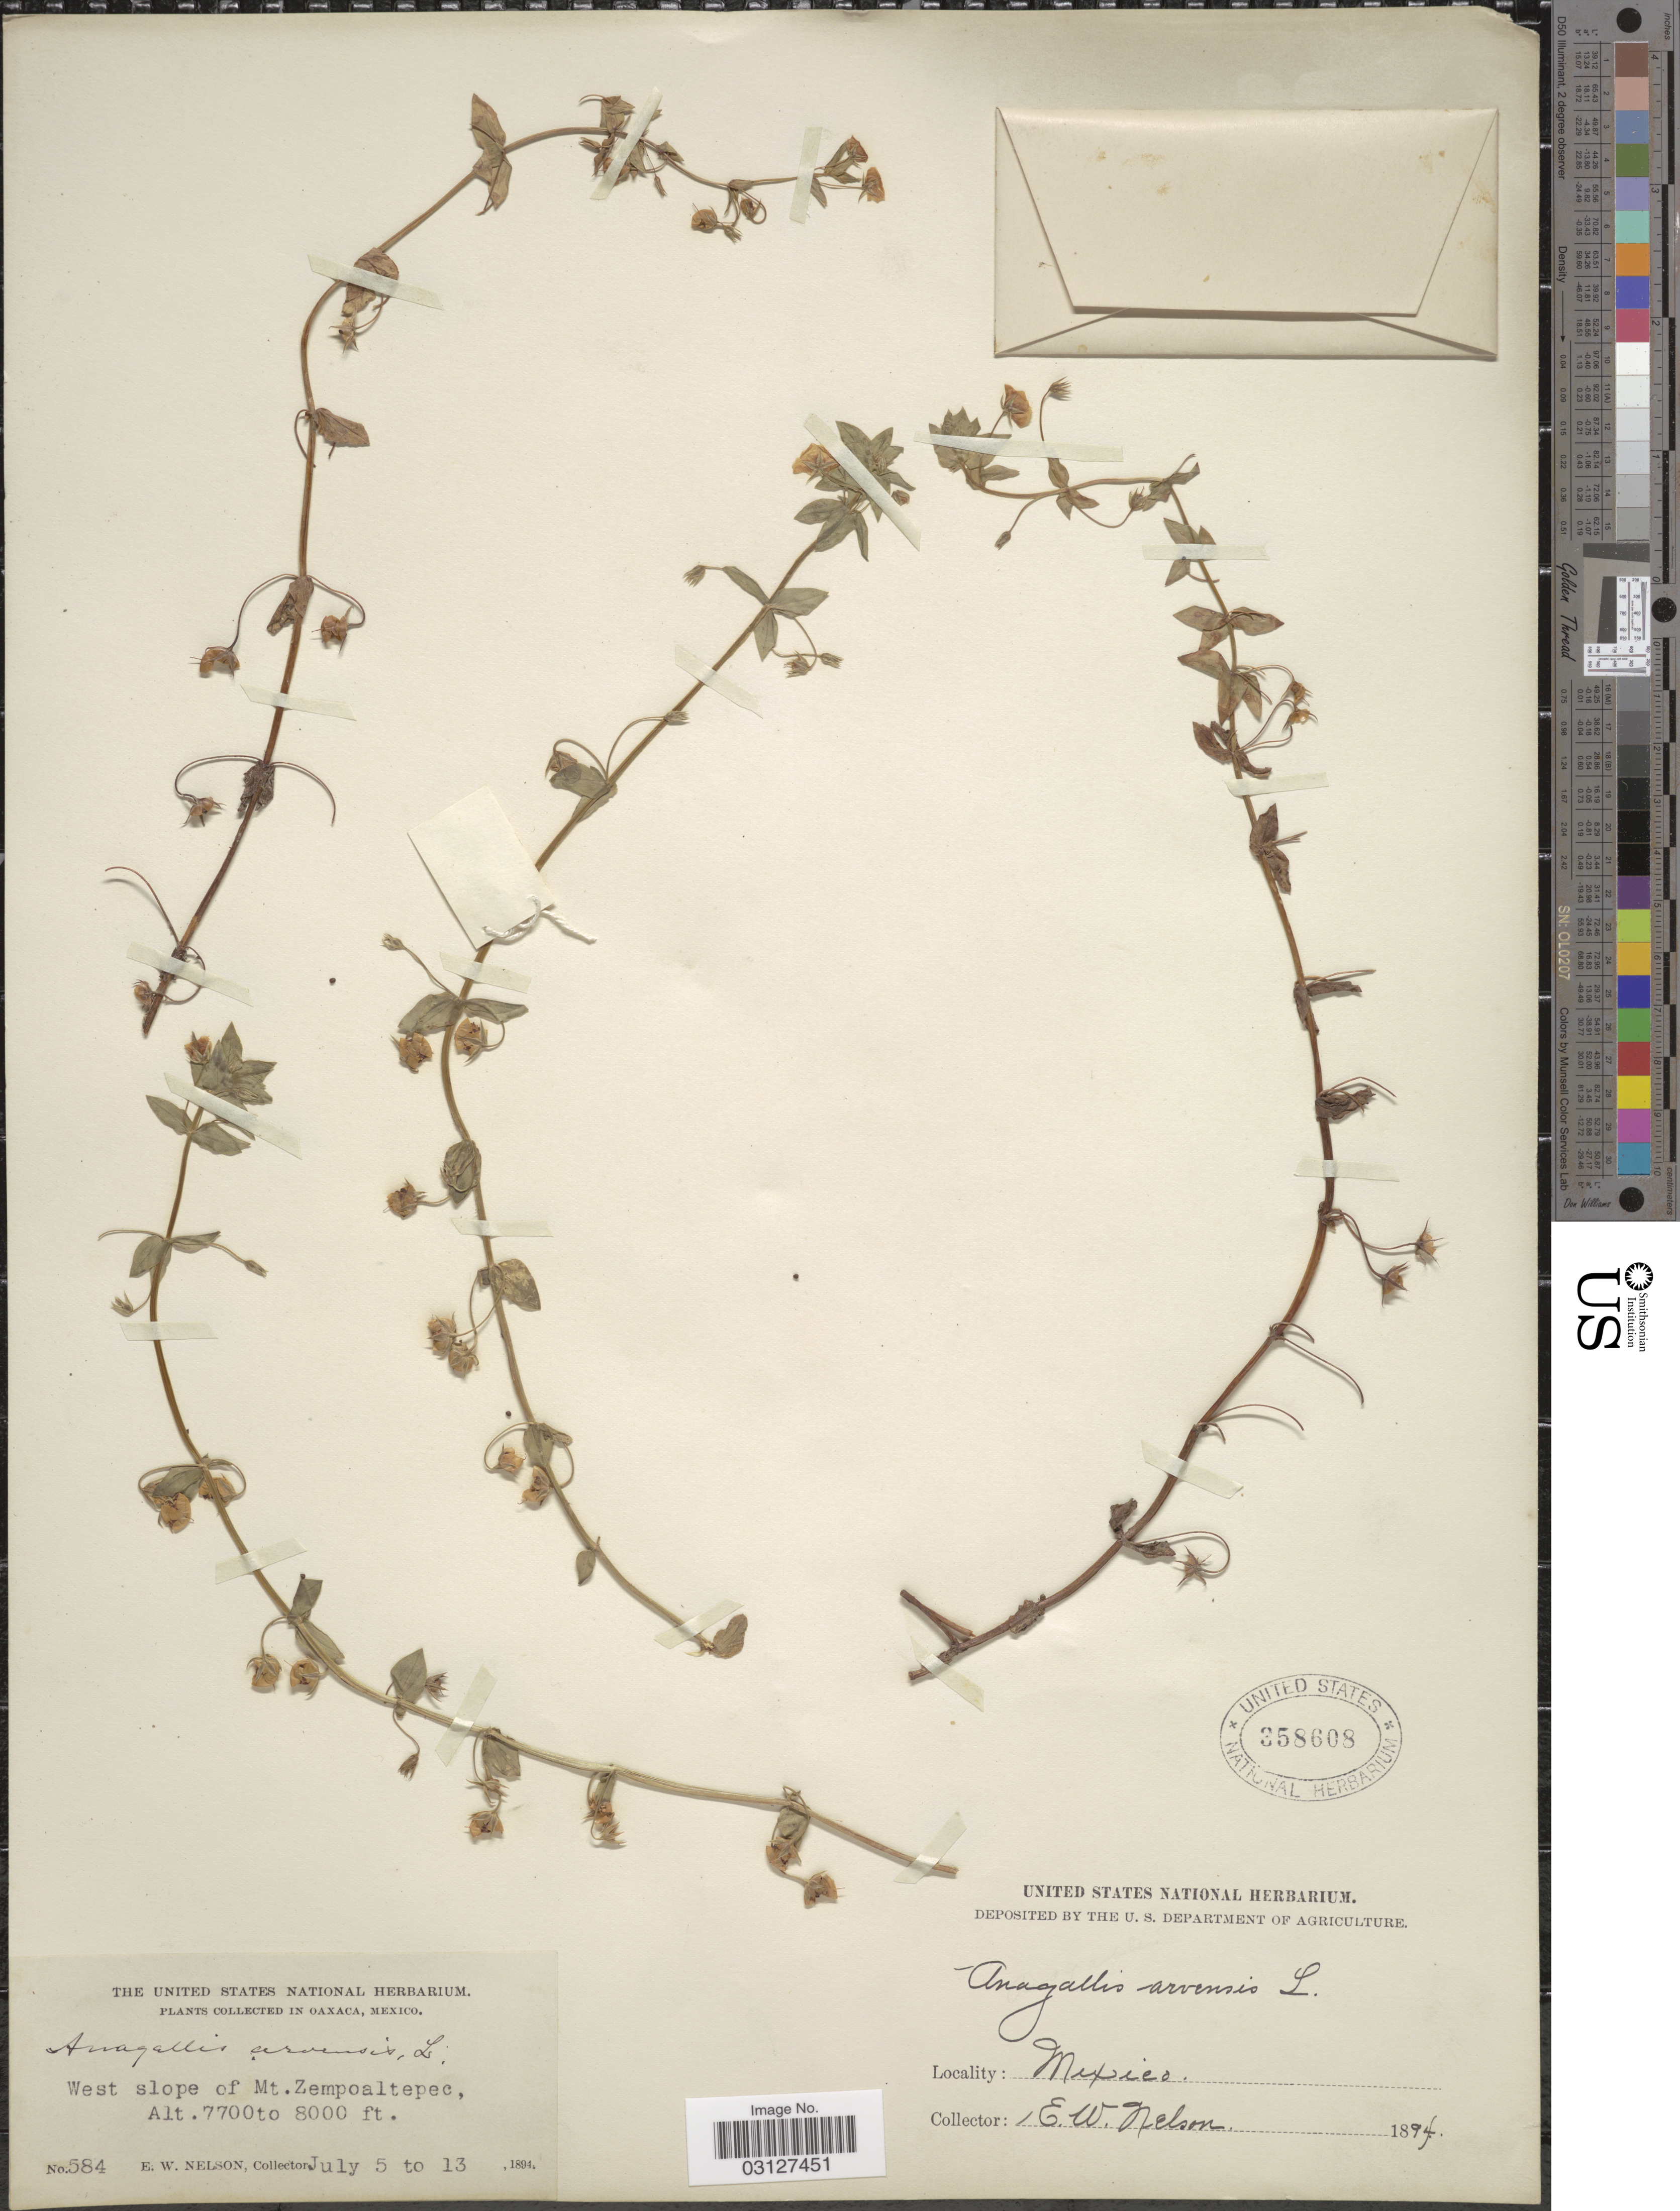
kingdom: Plantae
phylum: Tracheophyta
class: Magnoliopsida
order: Ericales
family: Primulaceae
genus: Anagallis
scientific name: Anagallis arvensis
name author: L.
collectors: E. W. Nelson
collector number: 584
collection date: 1894-07-05/1894-07-13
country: Mexico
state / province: Oaxaca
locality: West slope of Mt. Zempoaltepec.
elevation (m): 2347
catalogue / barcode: US 358608